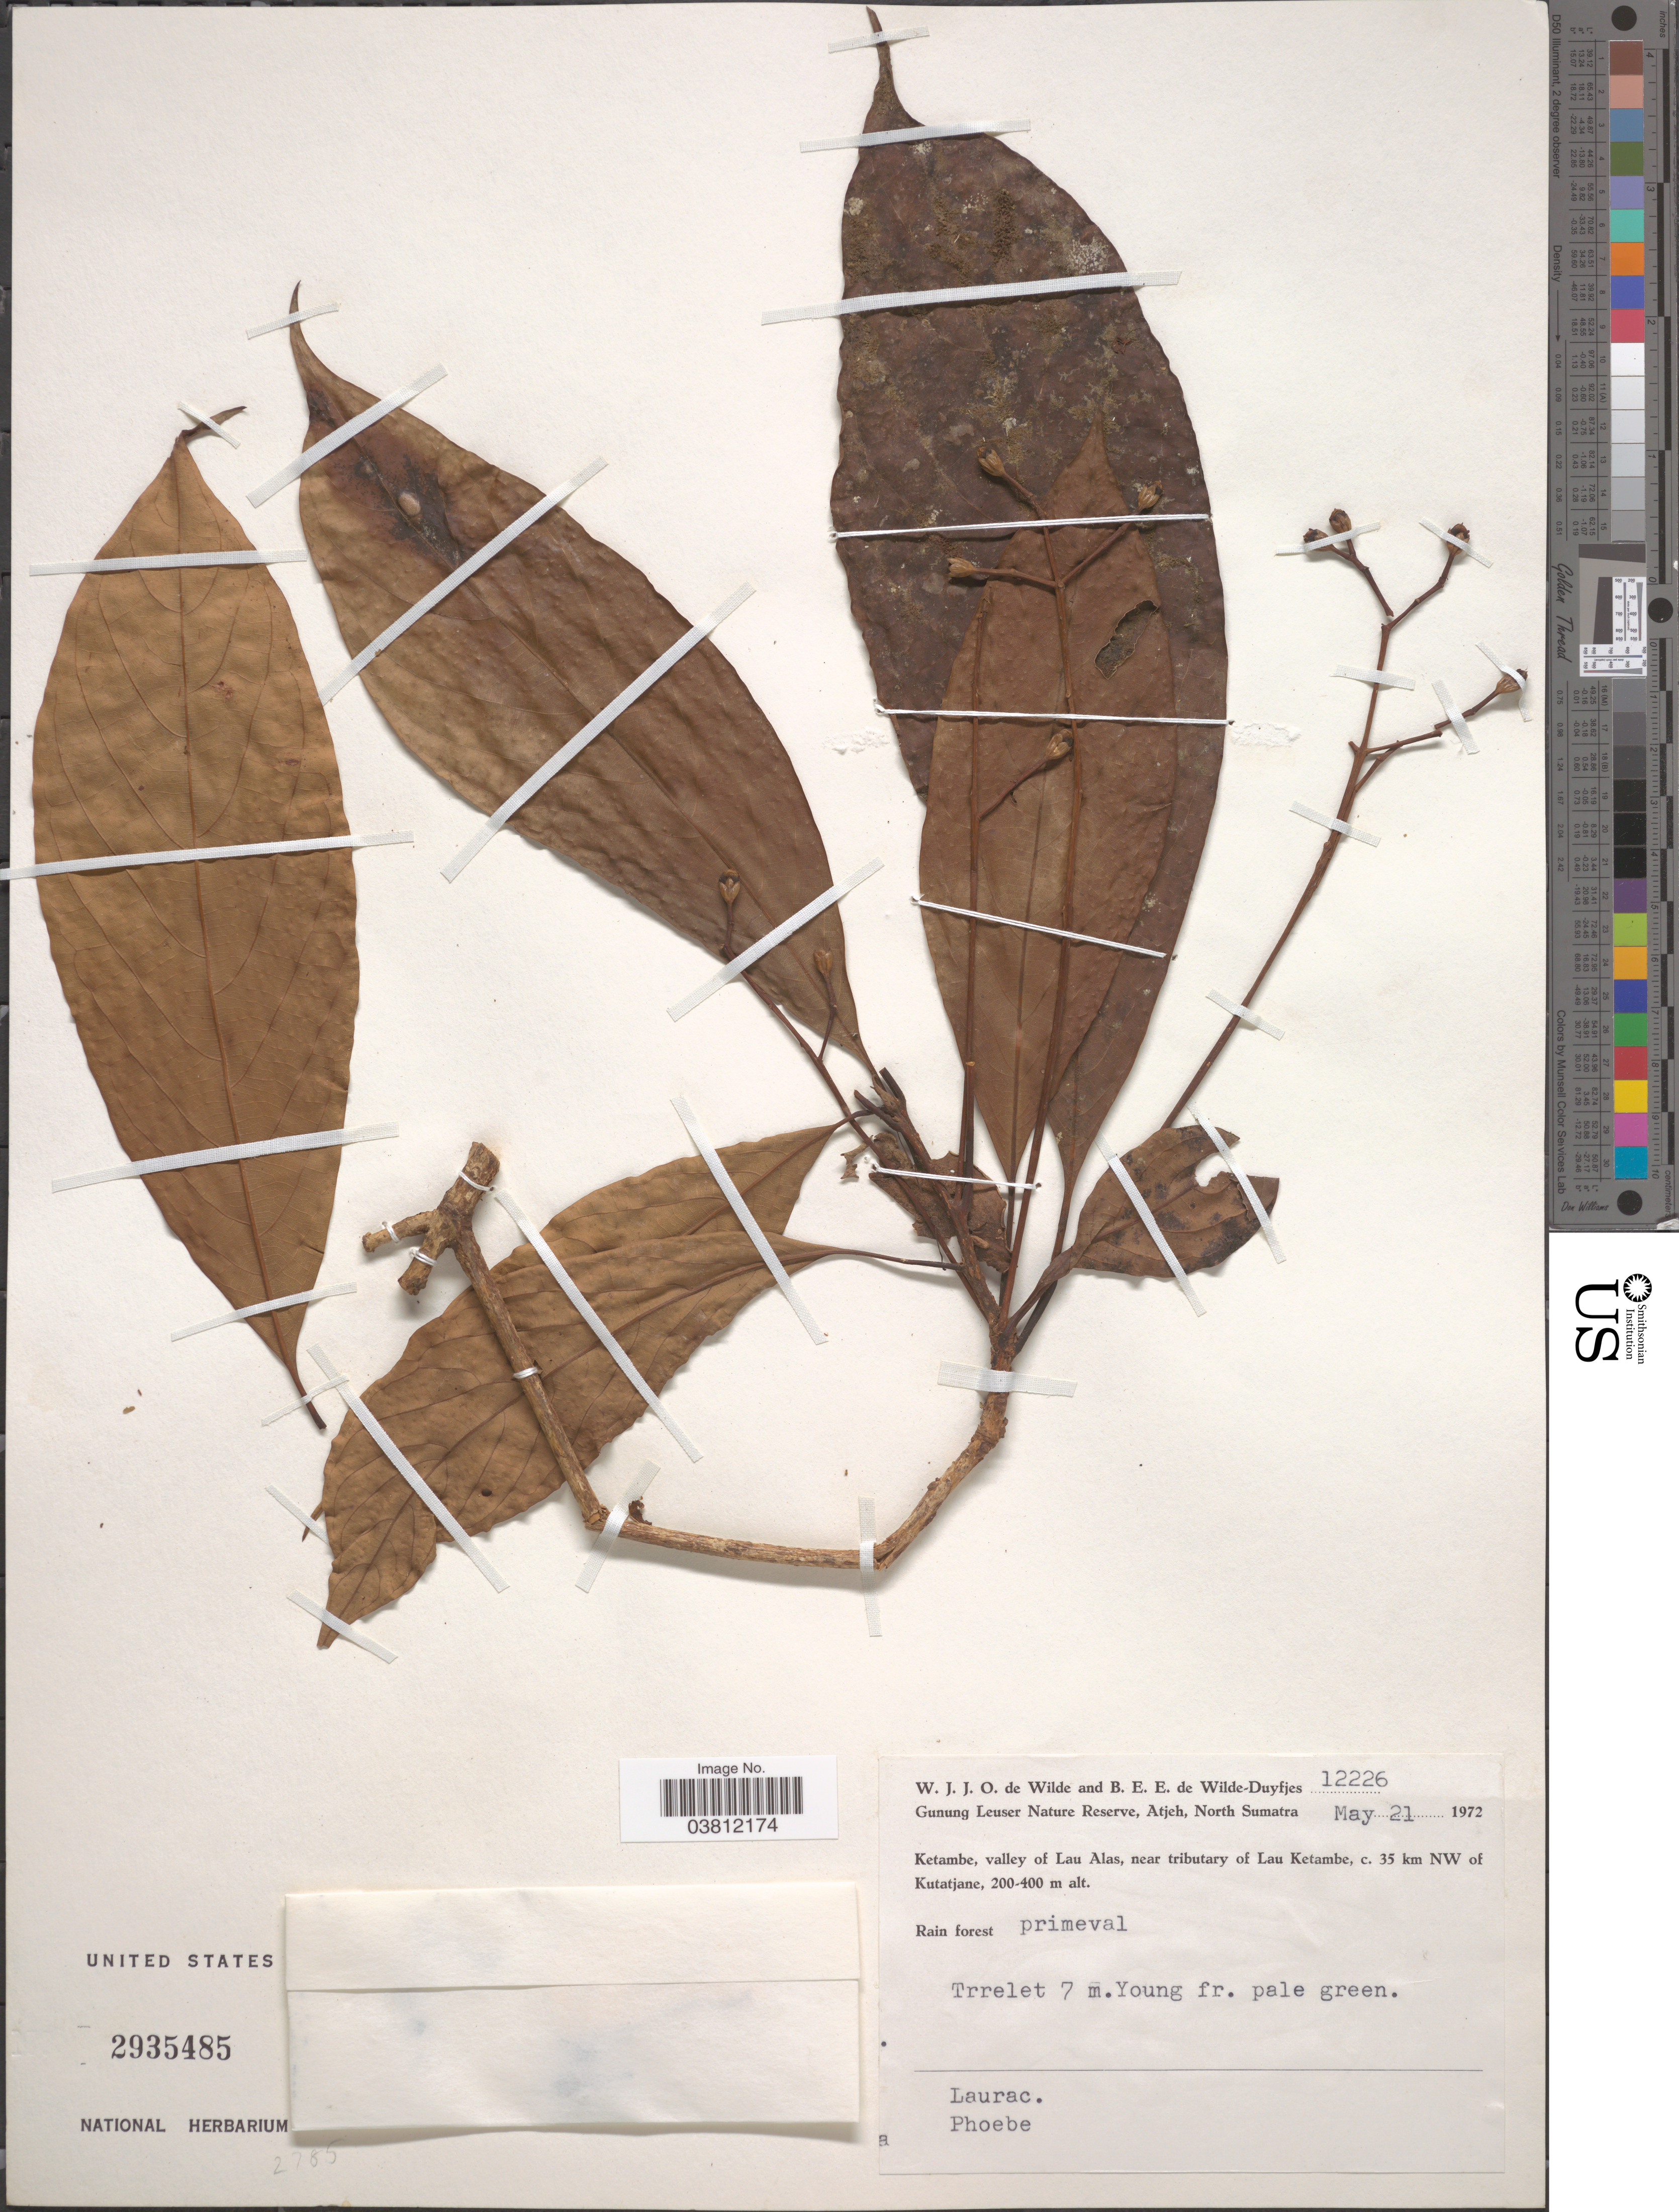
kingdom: Plantae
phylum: Tracheophyta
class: Magnoliopsida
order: Laurales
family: Lauraceae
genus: Phoebe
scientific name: Phoebe sp.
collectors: W. J. de Wilde & B. E. de Wilde-Duyfjes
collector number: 12226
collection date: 1972-05-21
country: Indonesia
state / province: Sumatra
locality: Gunung Leuser Nature Reserve, Atjeh, North Sumatra. Ketambe, valley of Lau Alas, near tributary of lau Ketambe, c. 35 km NW of Kutatjane.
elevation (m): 200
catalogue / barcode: US 2935485